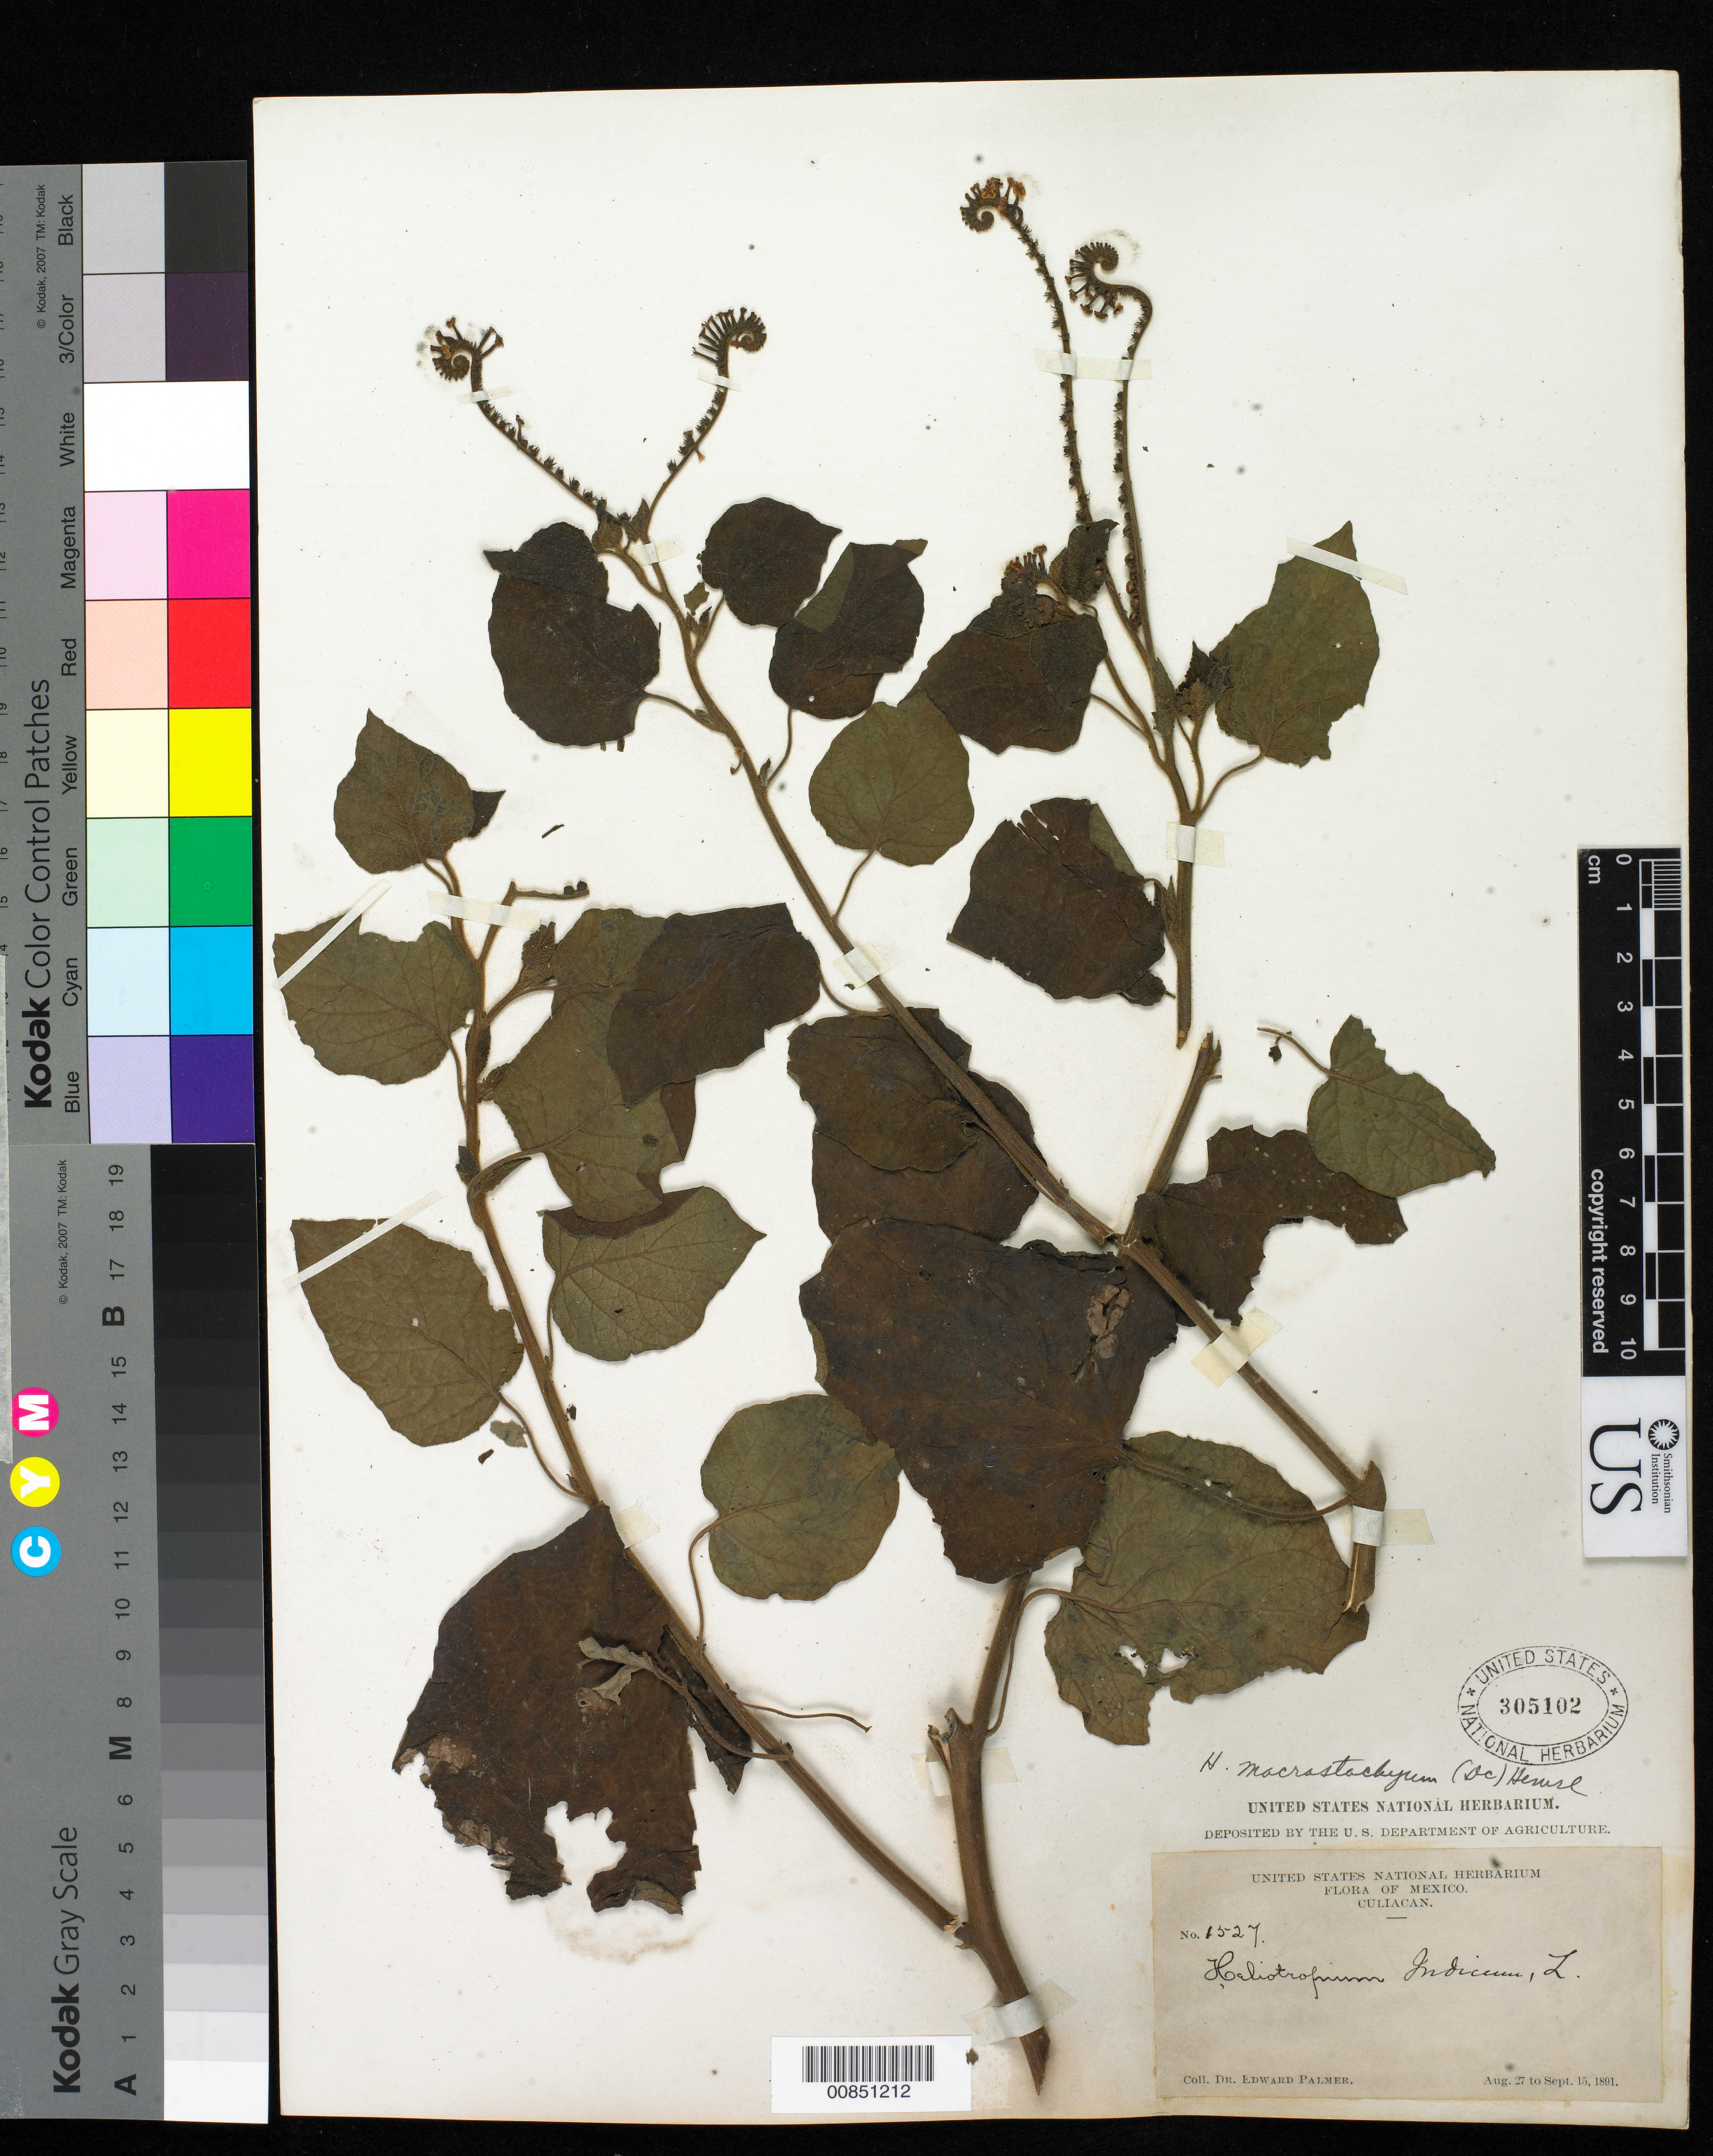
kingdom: Plantae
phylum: Tracheophyta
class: Magnoliopsida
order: Boraginales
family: Heliotropiaceae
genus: Heliotropium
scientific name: Heliotropium macrostachyum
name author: (DC.) Hemsl.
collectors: E. Palmer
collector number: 1527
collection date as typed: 27 Aug 1891 to 15 Sep 1891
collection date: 1891-08-27/1891-09-15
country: Mexico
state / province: Sinaloa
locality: Culiacan, Sinaloa.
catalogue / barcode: US 305102